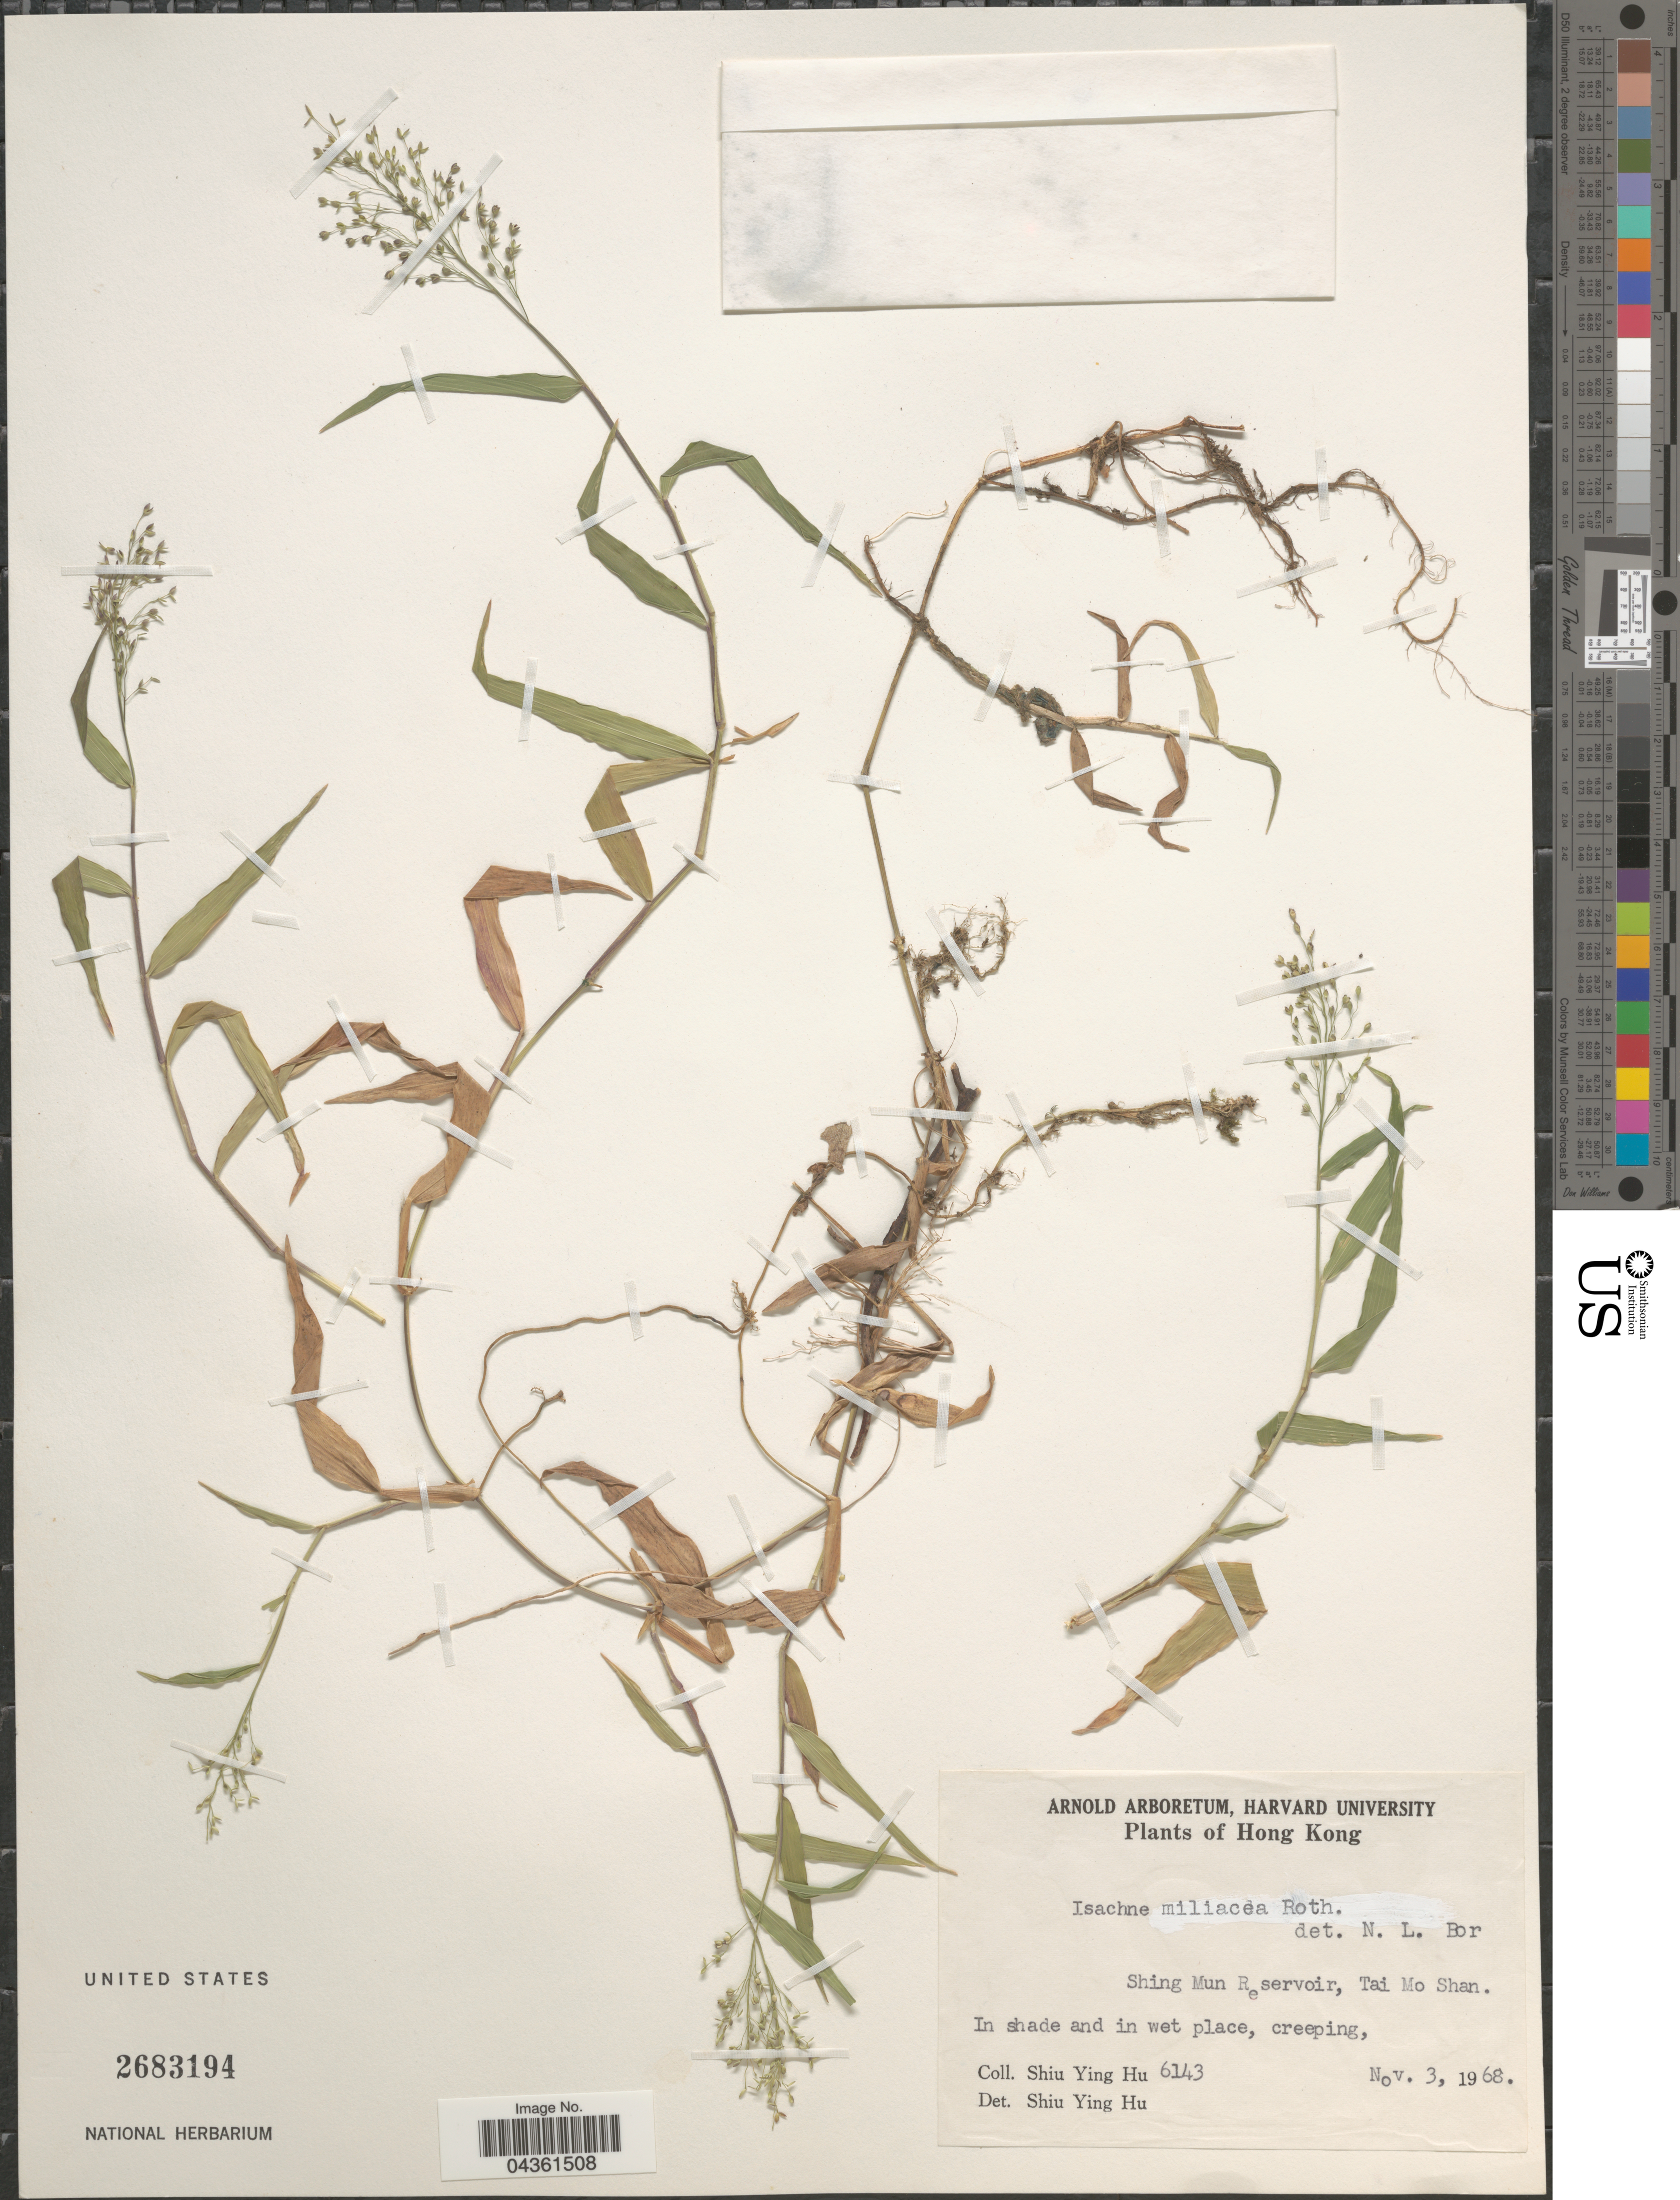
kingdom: Plantae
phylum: Tracheophyta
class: Liliopsida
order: Poales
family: Poaceae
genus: Isachne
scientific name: Isachne globosa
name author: (Thunb.) Kuntze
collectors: S. Y. Hu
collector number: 6143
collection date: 1968-11-03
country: China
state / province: Hong Kong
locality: Shing Mun Reservoir, Tai Mo Shan.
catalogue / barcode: US 2683194